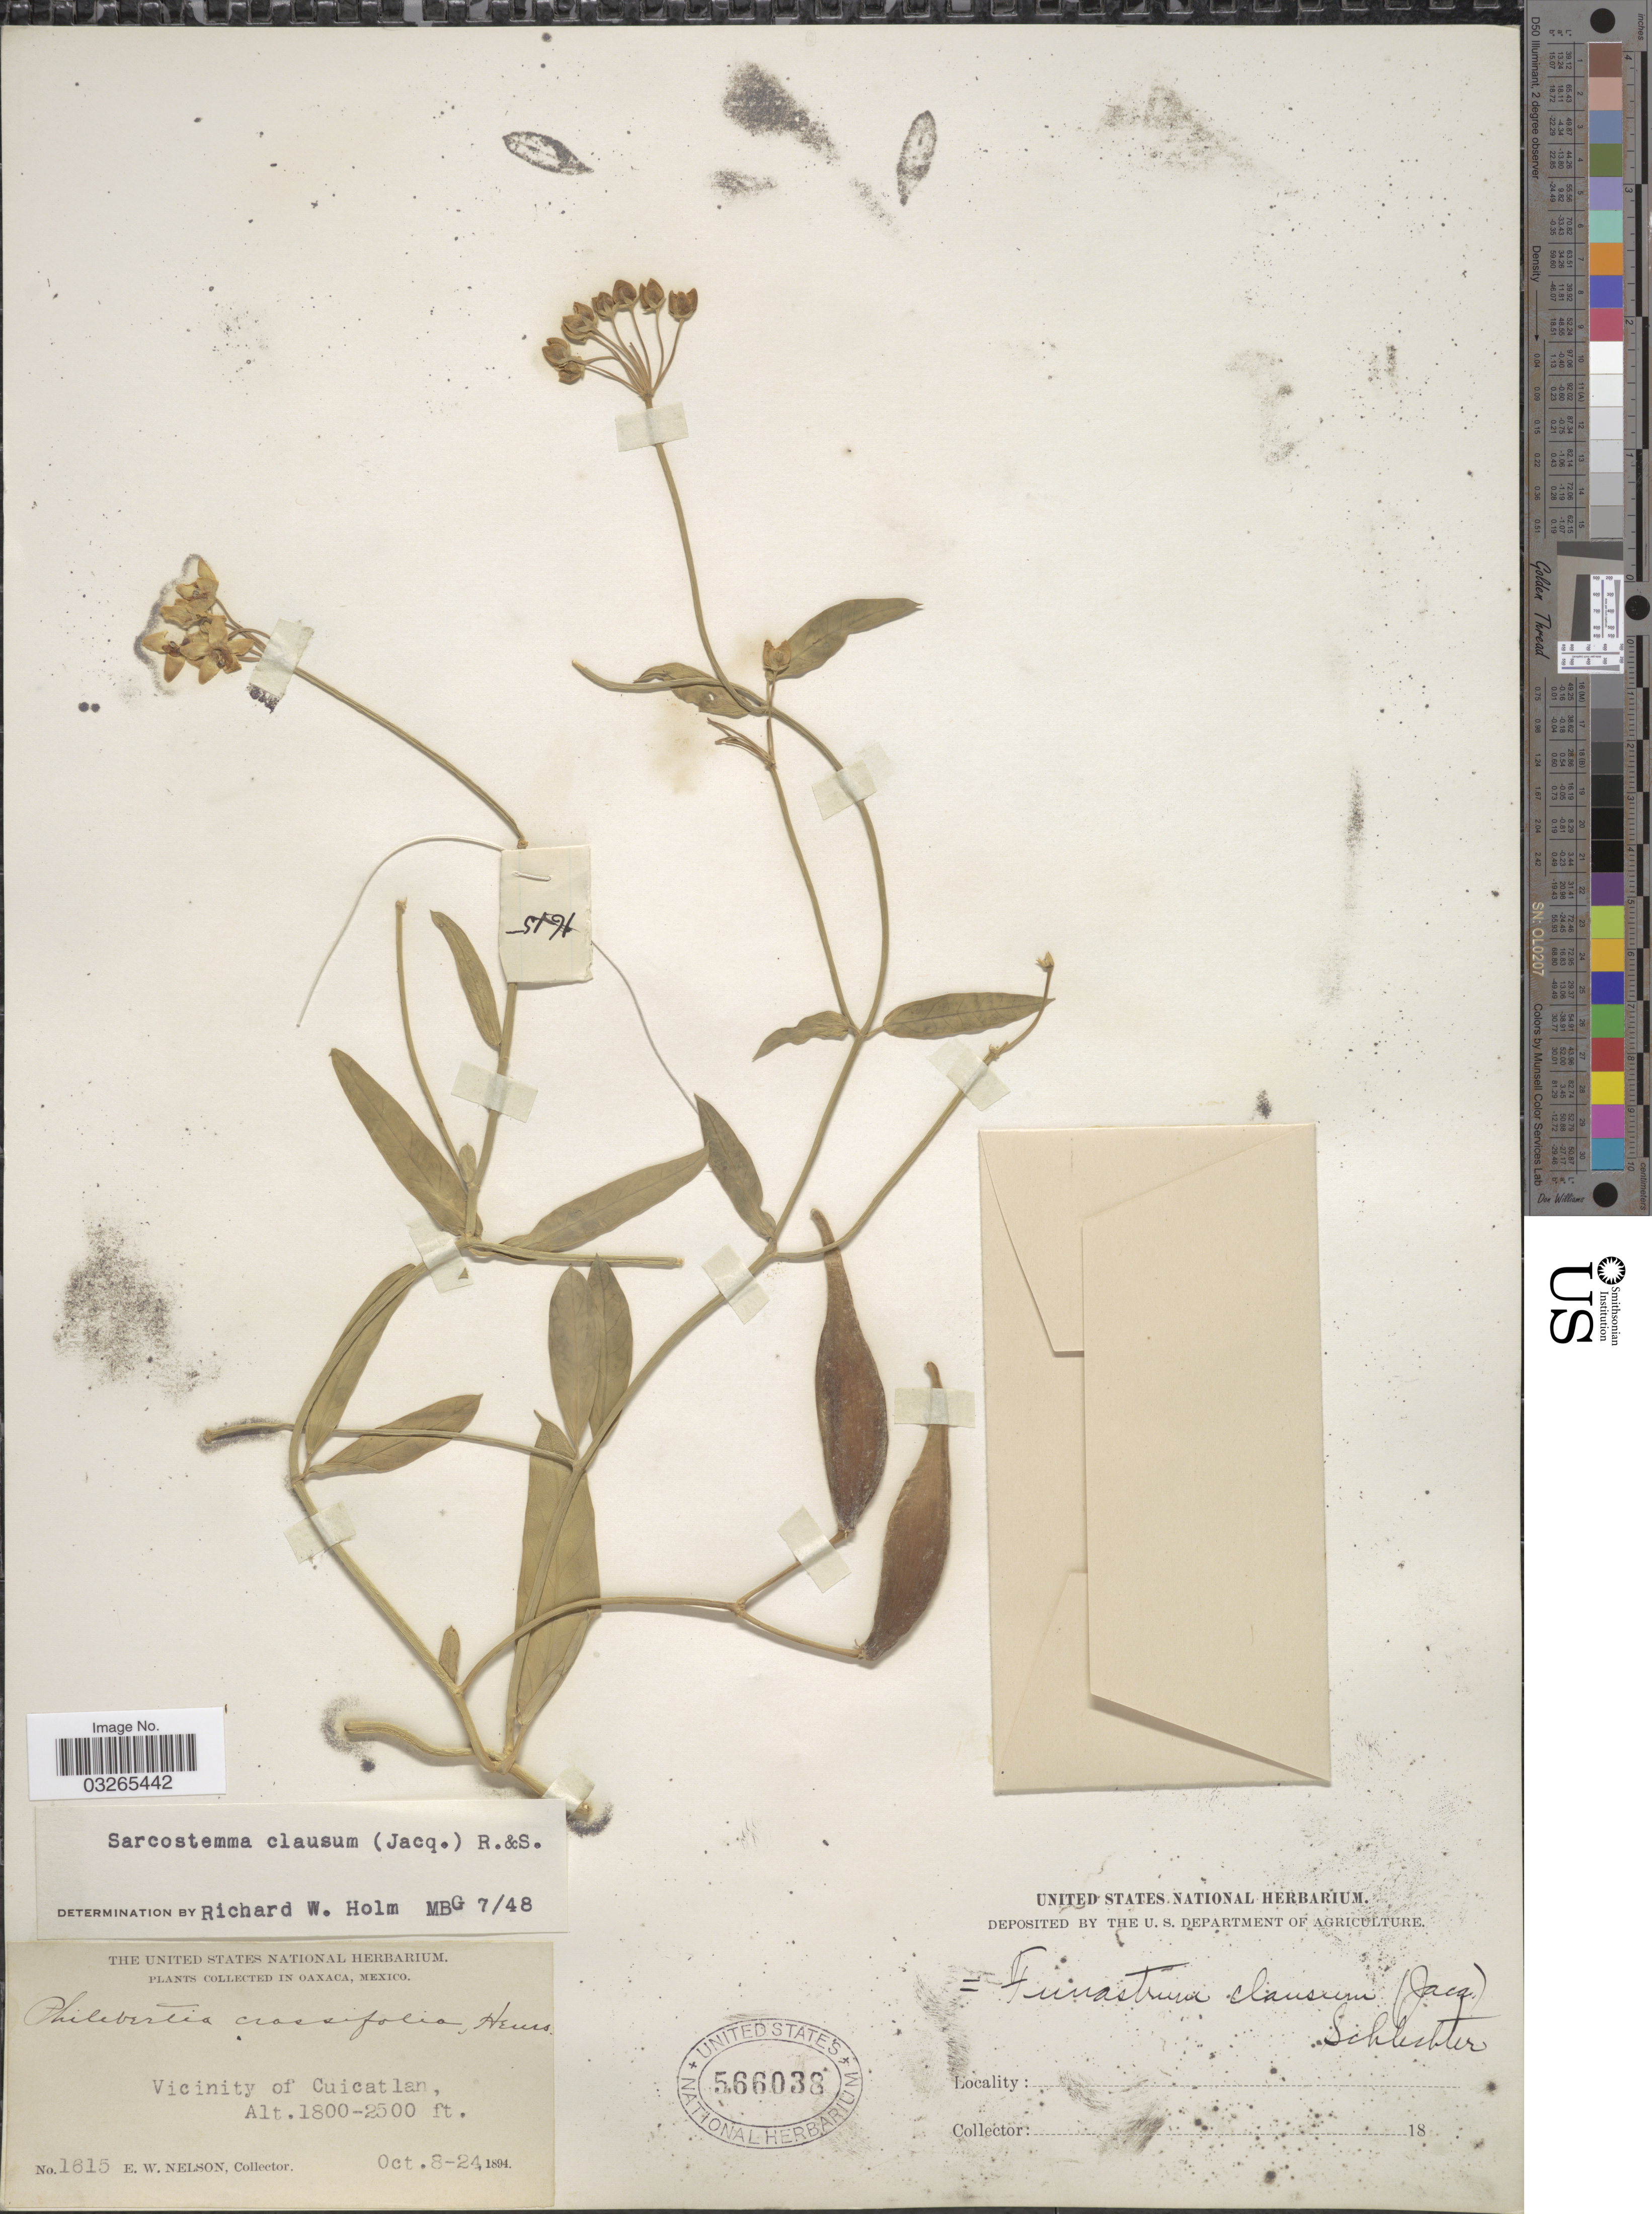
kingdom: Plantae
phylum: Tracheophyta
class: Magnoliopsida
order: Gentianales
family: Apocynaceae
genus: Sarcostemma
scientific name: Sarcostemma clausum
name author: (Jacq.) Schult.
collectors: E. W. Nelson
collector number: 1615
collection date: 1894-10-08/1894-10-24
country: Mexico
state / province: Oaxaca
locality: Vicinity of Cuicatlan.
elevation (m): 549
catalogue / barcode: US 566038